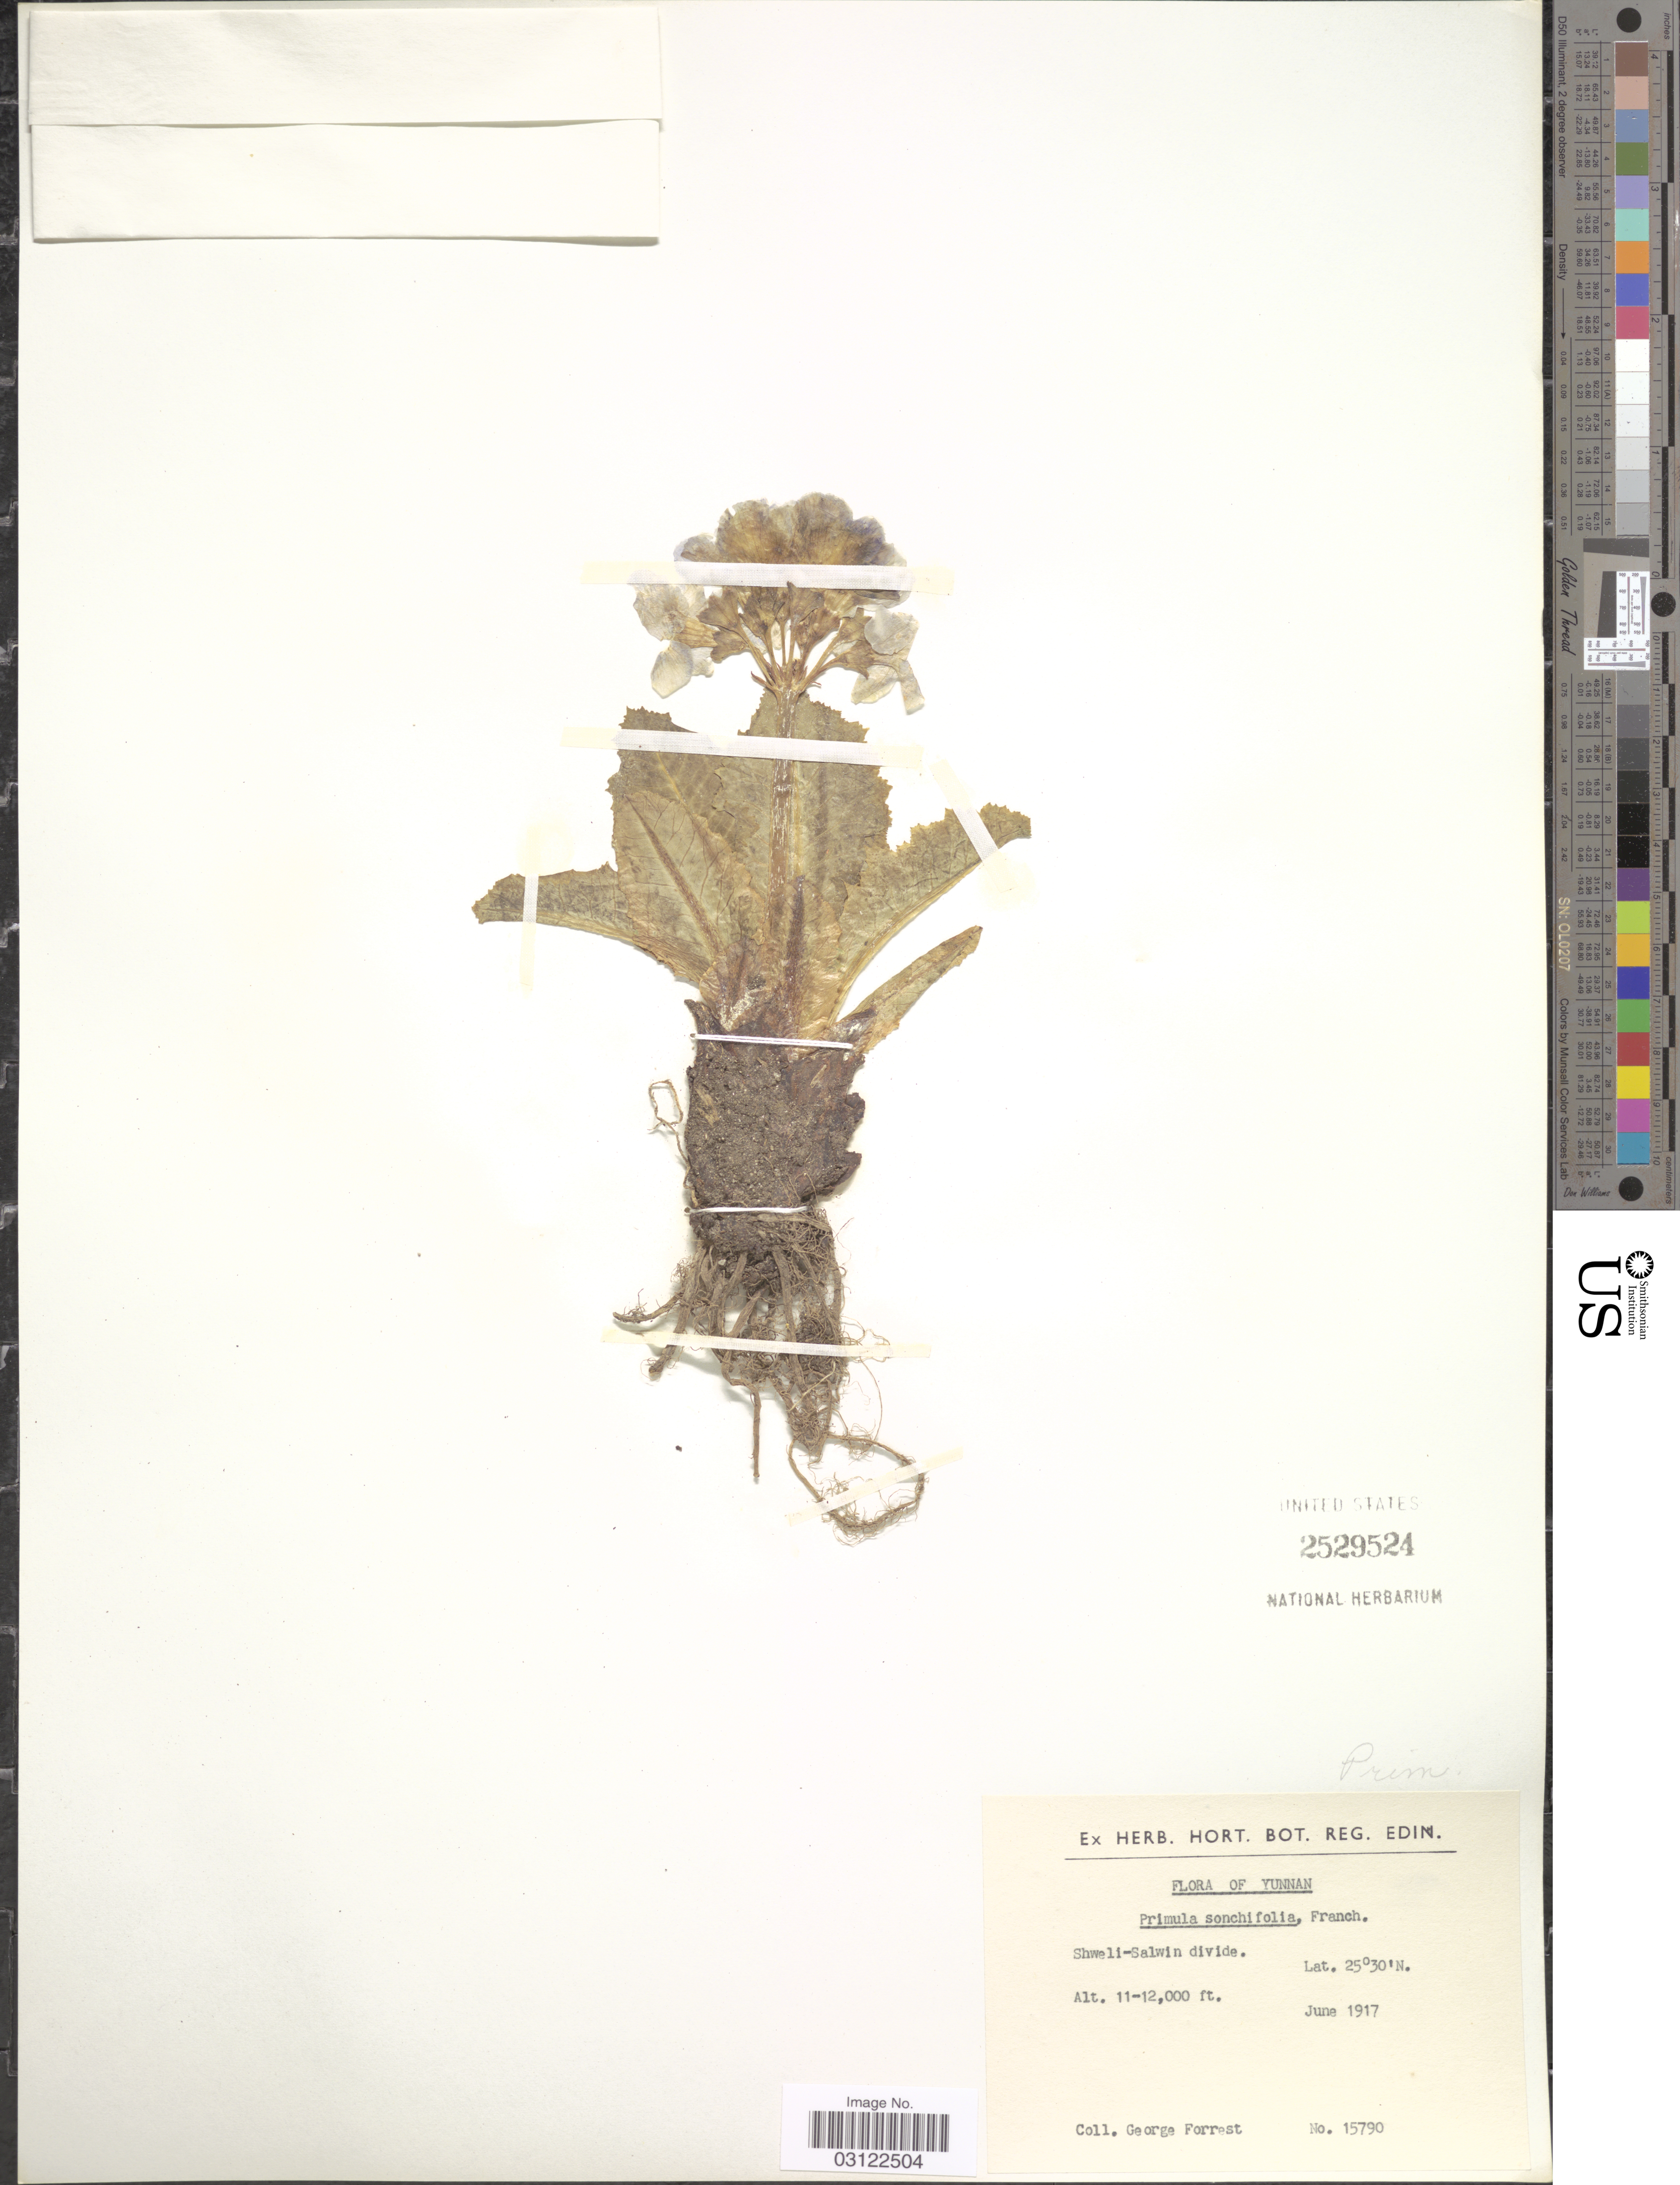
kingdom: Plantae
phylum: Tracheophyta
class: Magnoliopsida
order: Ericales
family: Primulaceae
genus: Primula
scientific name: Primula sonchifolia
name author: Franch.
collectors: G. Forrest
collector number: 15790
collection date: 1917-06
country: China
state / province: Yunnan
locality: Shweli-Salwin divide.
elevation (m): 3353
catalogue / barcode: US 2529524